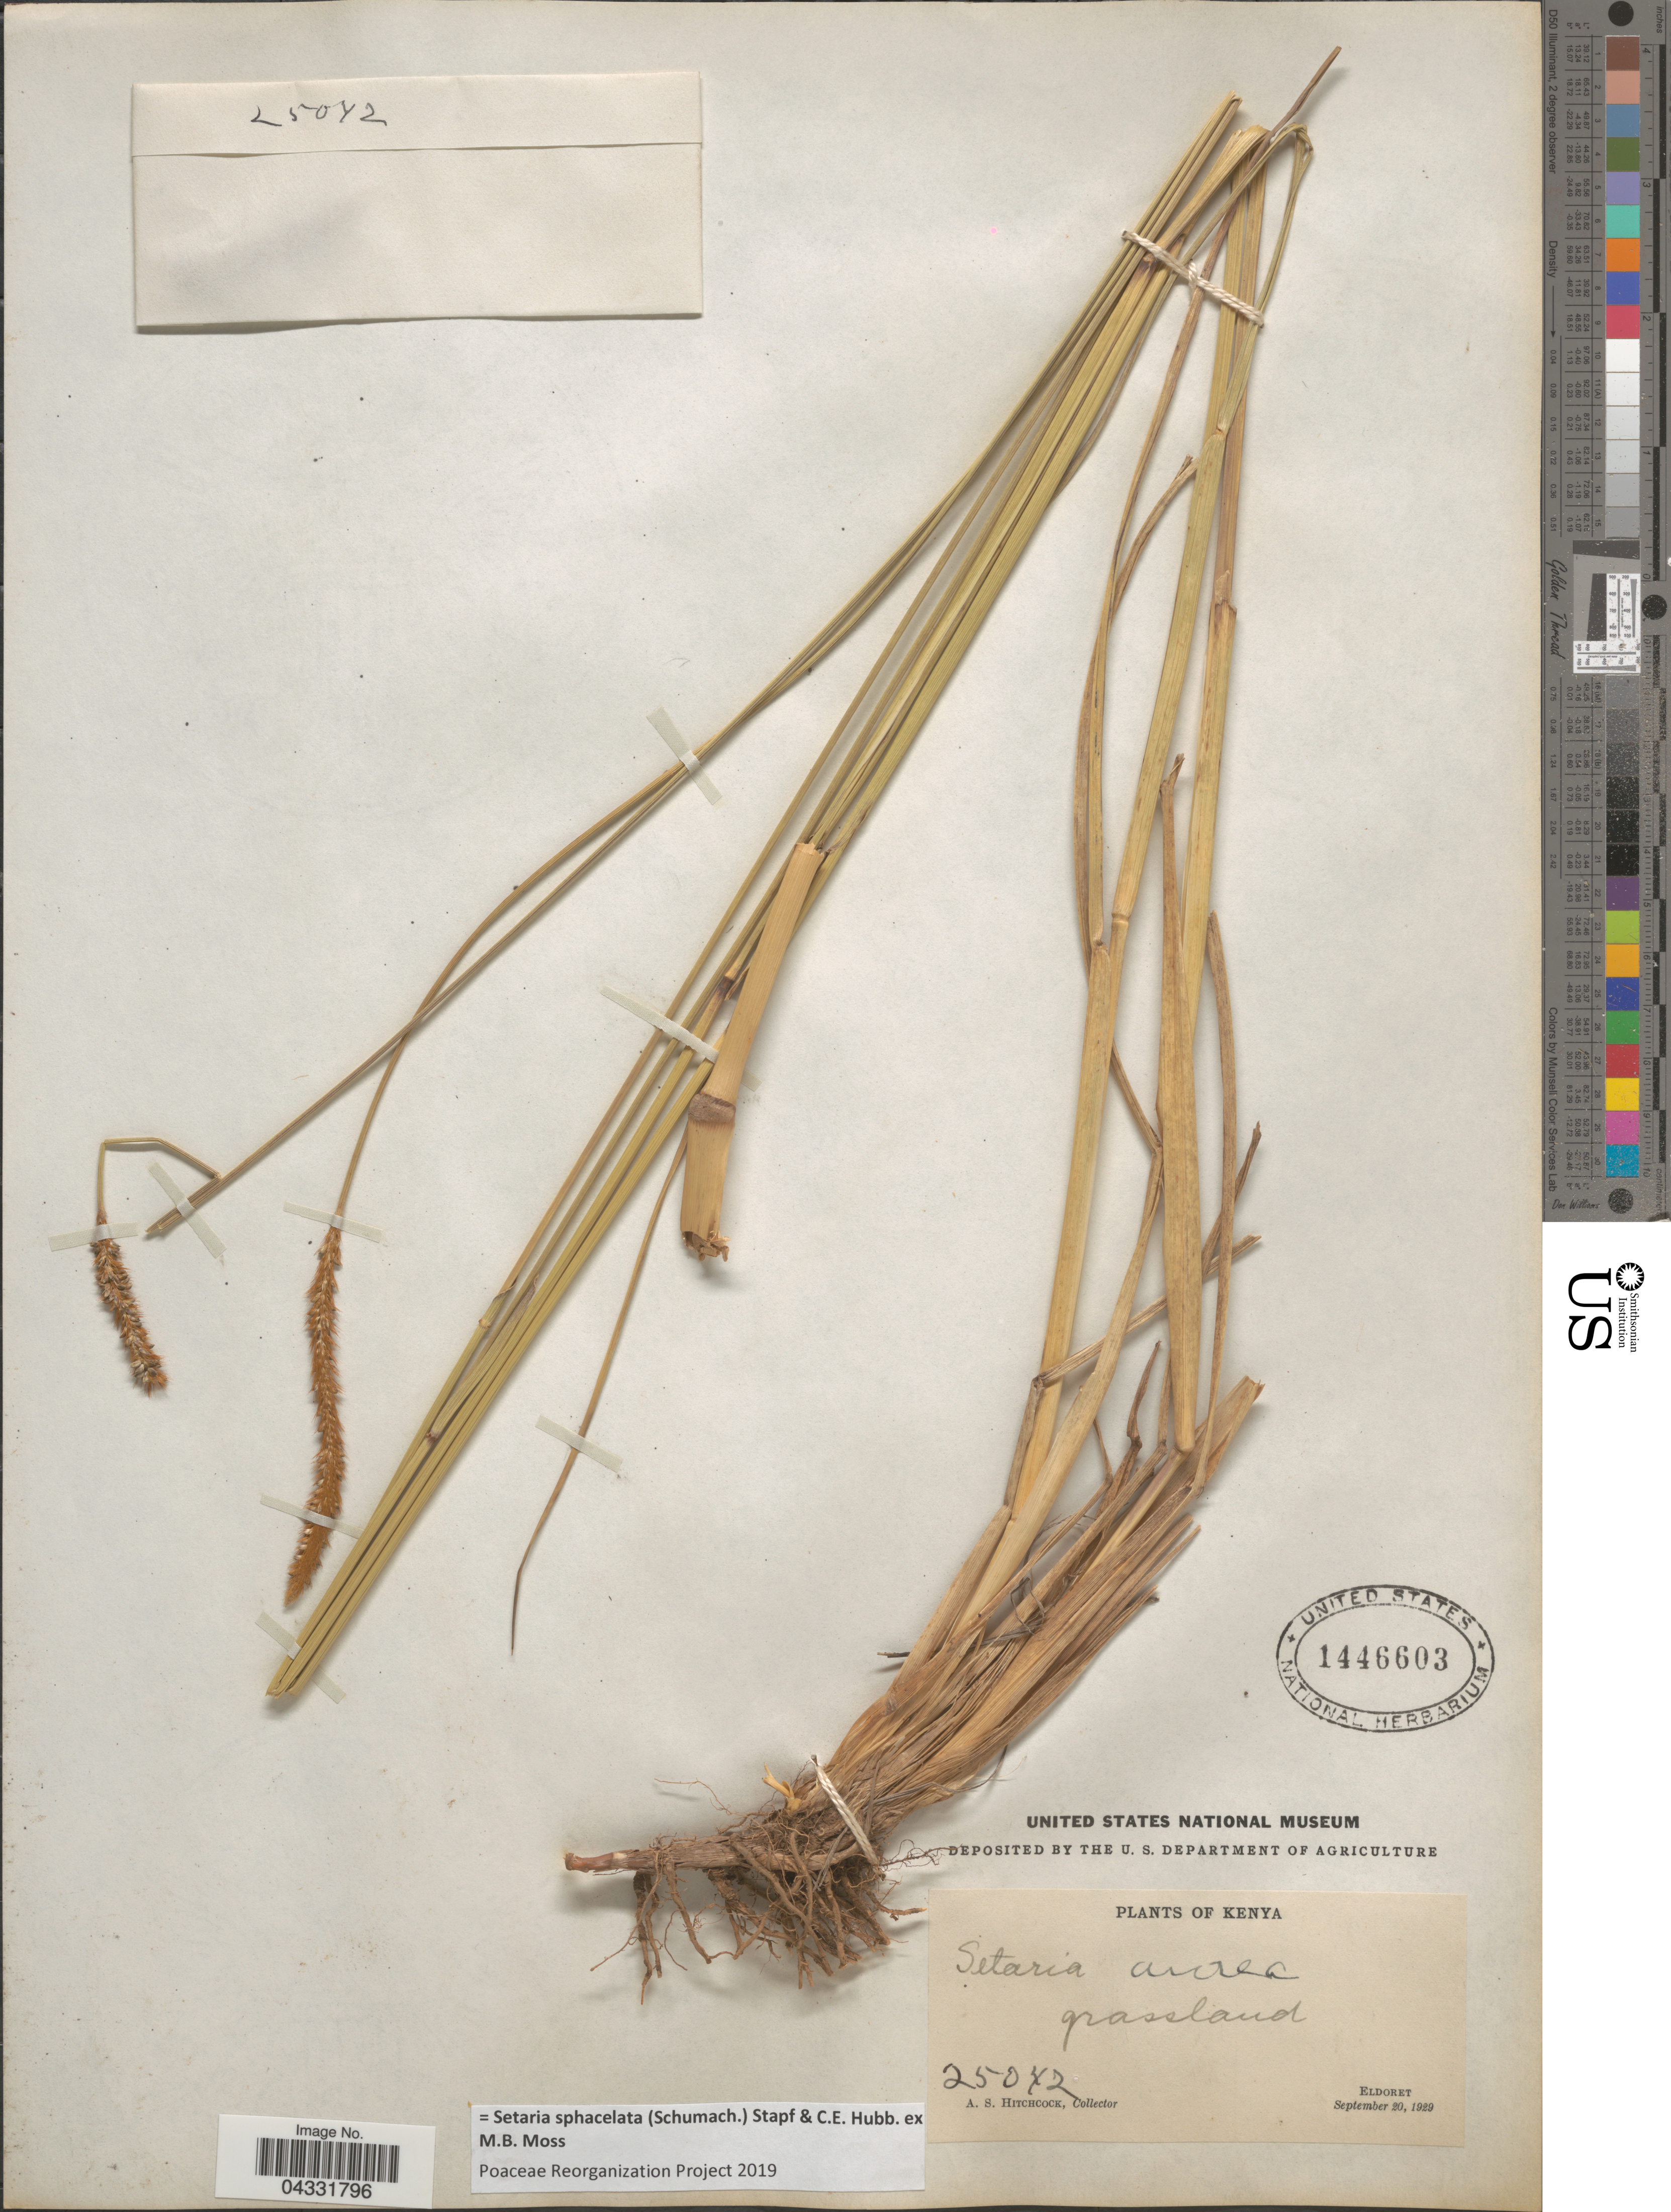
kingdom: Plantae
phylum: Tracheophyta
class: Liliopsida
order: Poales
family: Poaceae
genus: Setaria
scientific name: Setaria sphacelata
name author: (Schumach.) Stapf & Hubb. ex Moss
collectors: A. S. Hitchcock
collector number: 25042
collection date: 1929-09-20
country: Kenya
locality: Eldoret.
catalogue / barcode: US 1446603